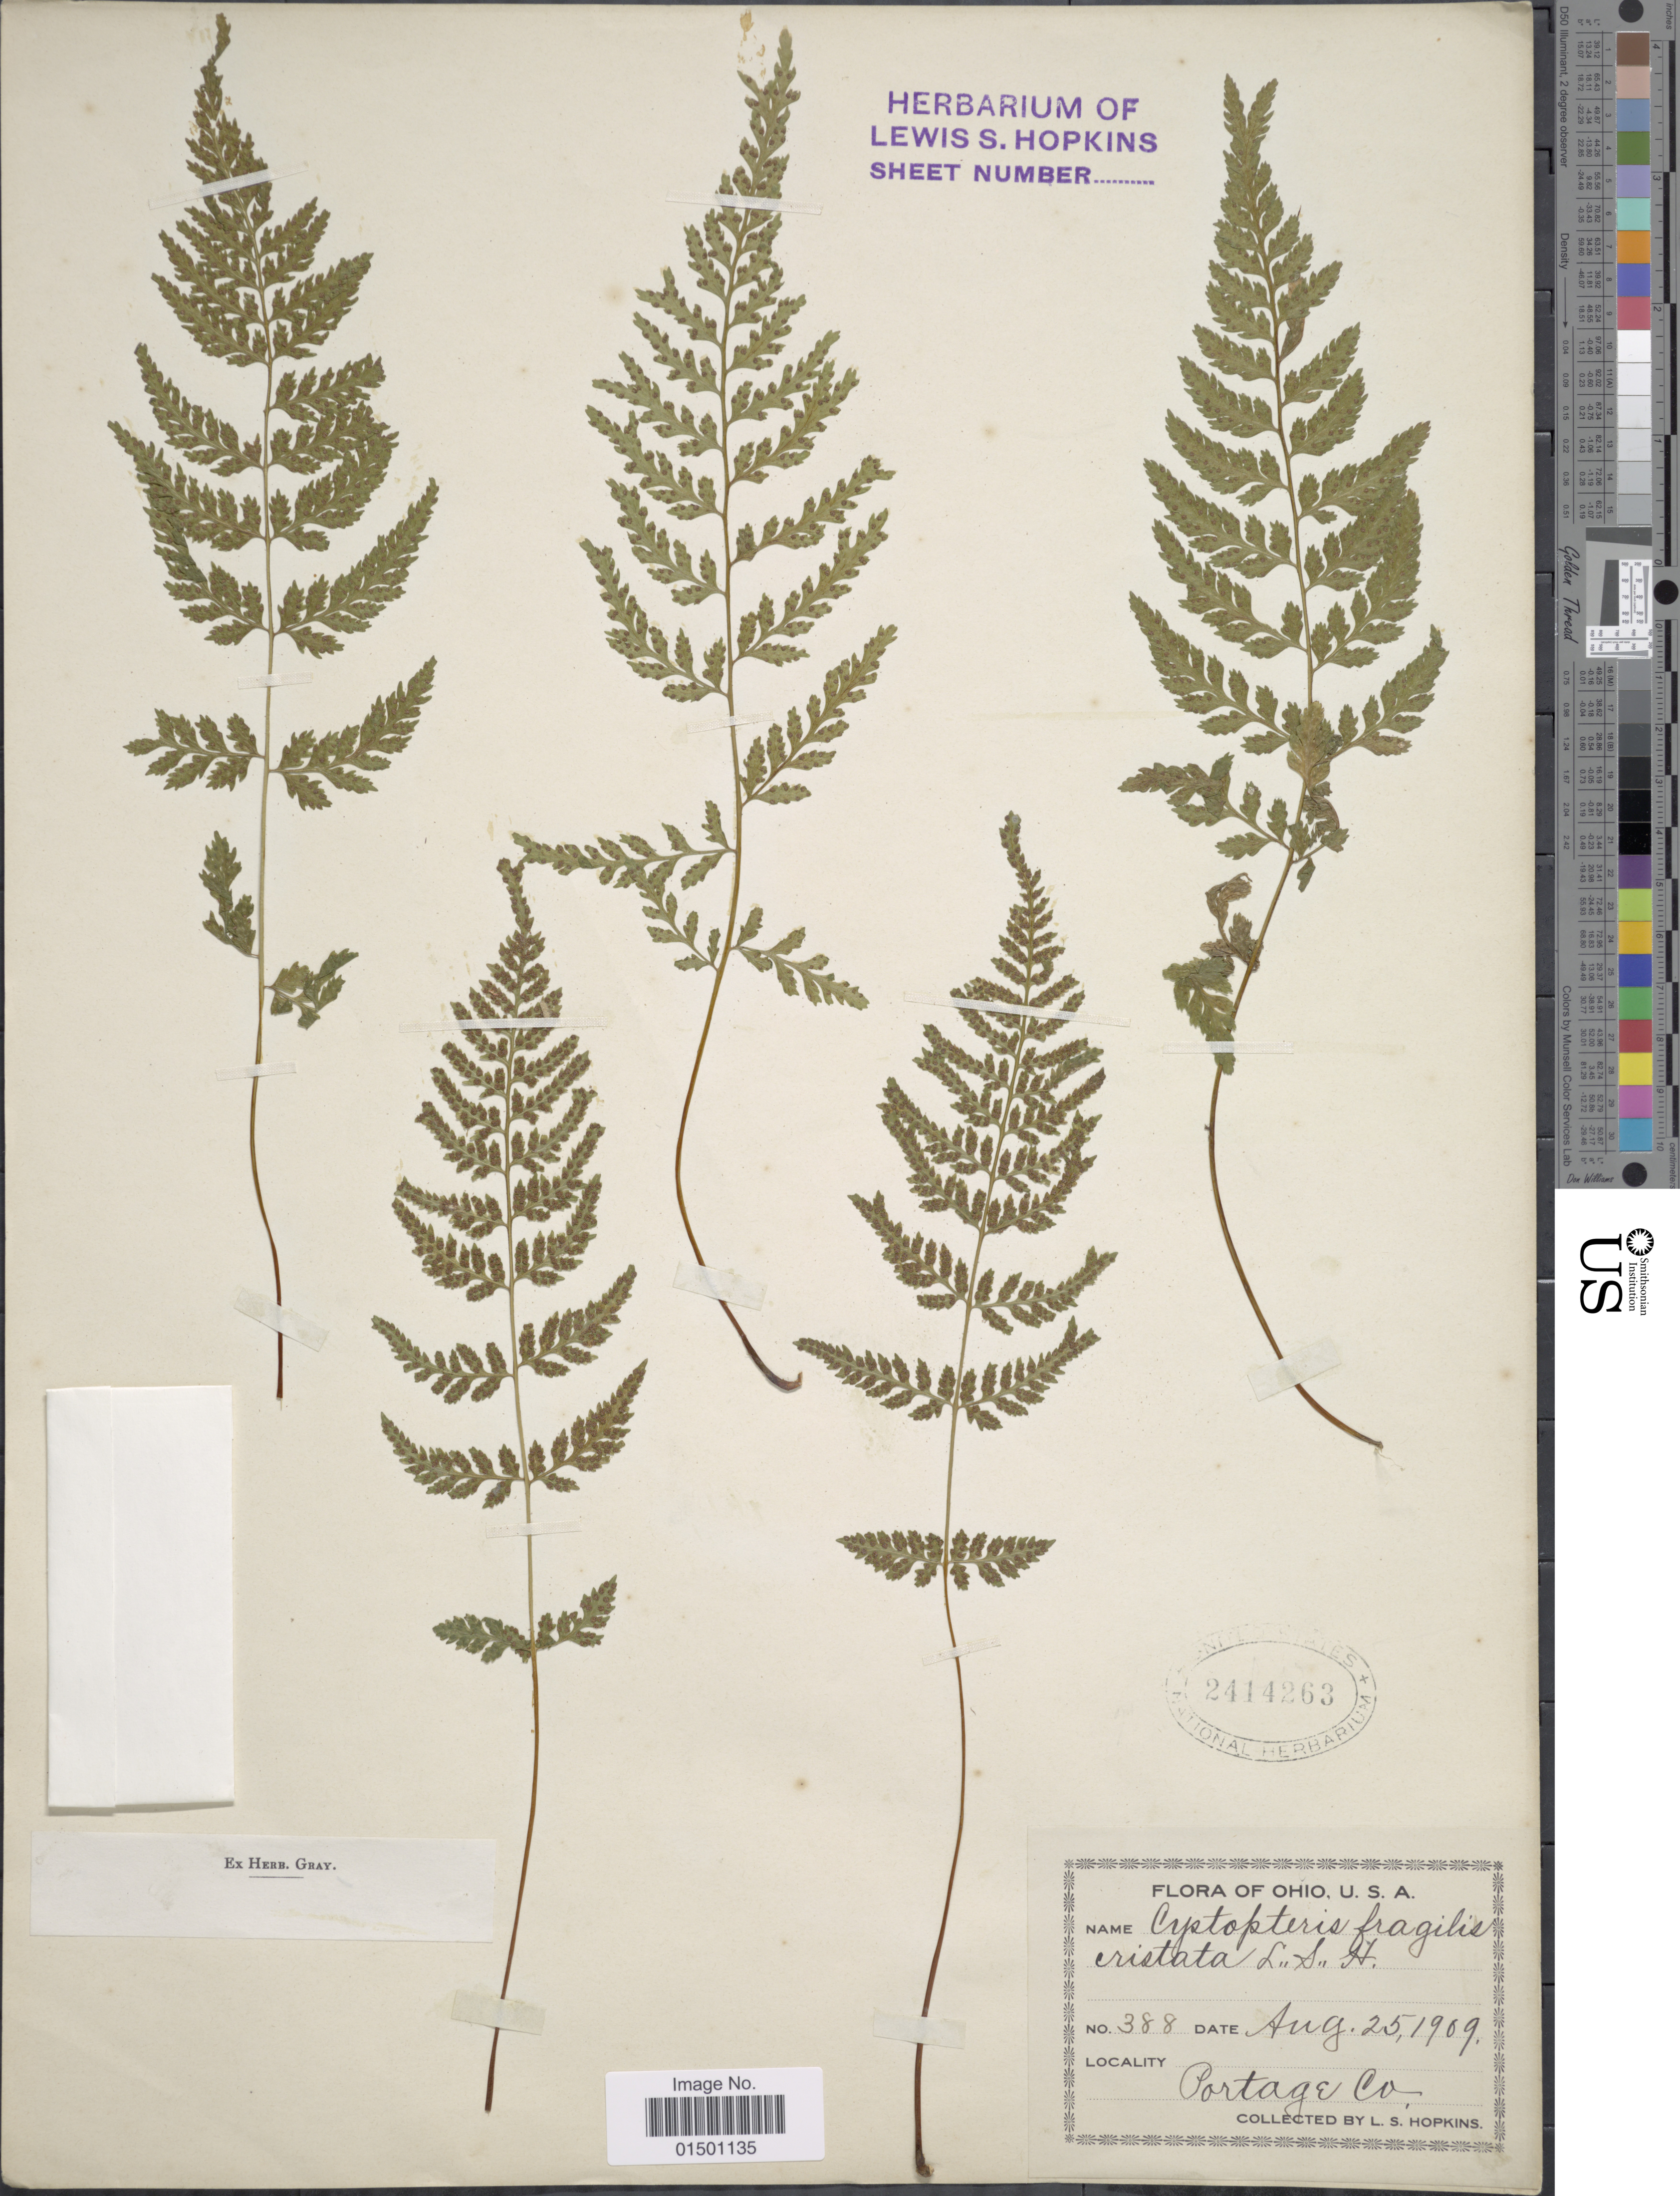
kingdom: Plantae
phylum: Tracheophyta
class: Polypodiopsida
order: Polypodiales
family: Cystopteridaceae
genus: Cystopteris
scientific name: Cystopteris diaphana x C. fragilis (L.) Bernh.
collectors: L. Hopkins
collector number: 388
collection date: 1909-08-25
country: United States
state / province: Ohio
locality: Portage Co.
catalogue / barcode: US 2414263